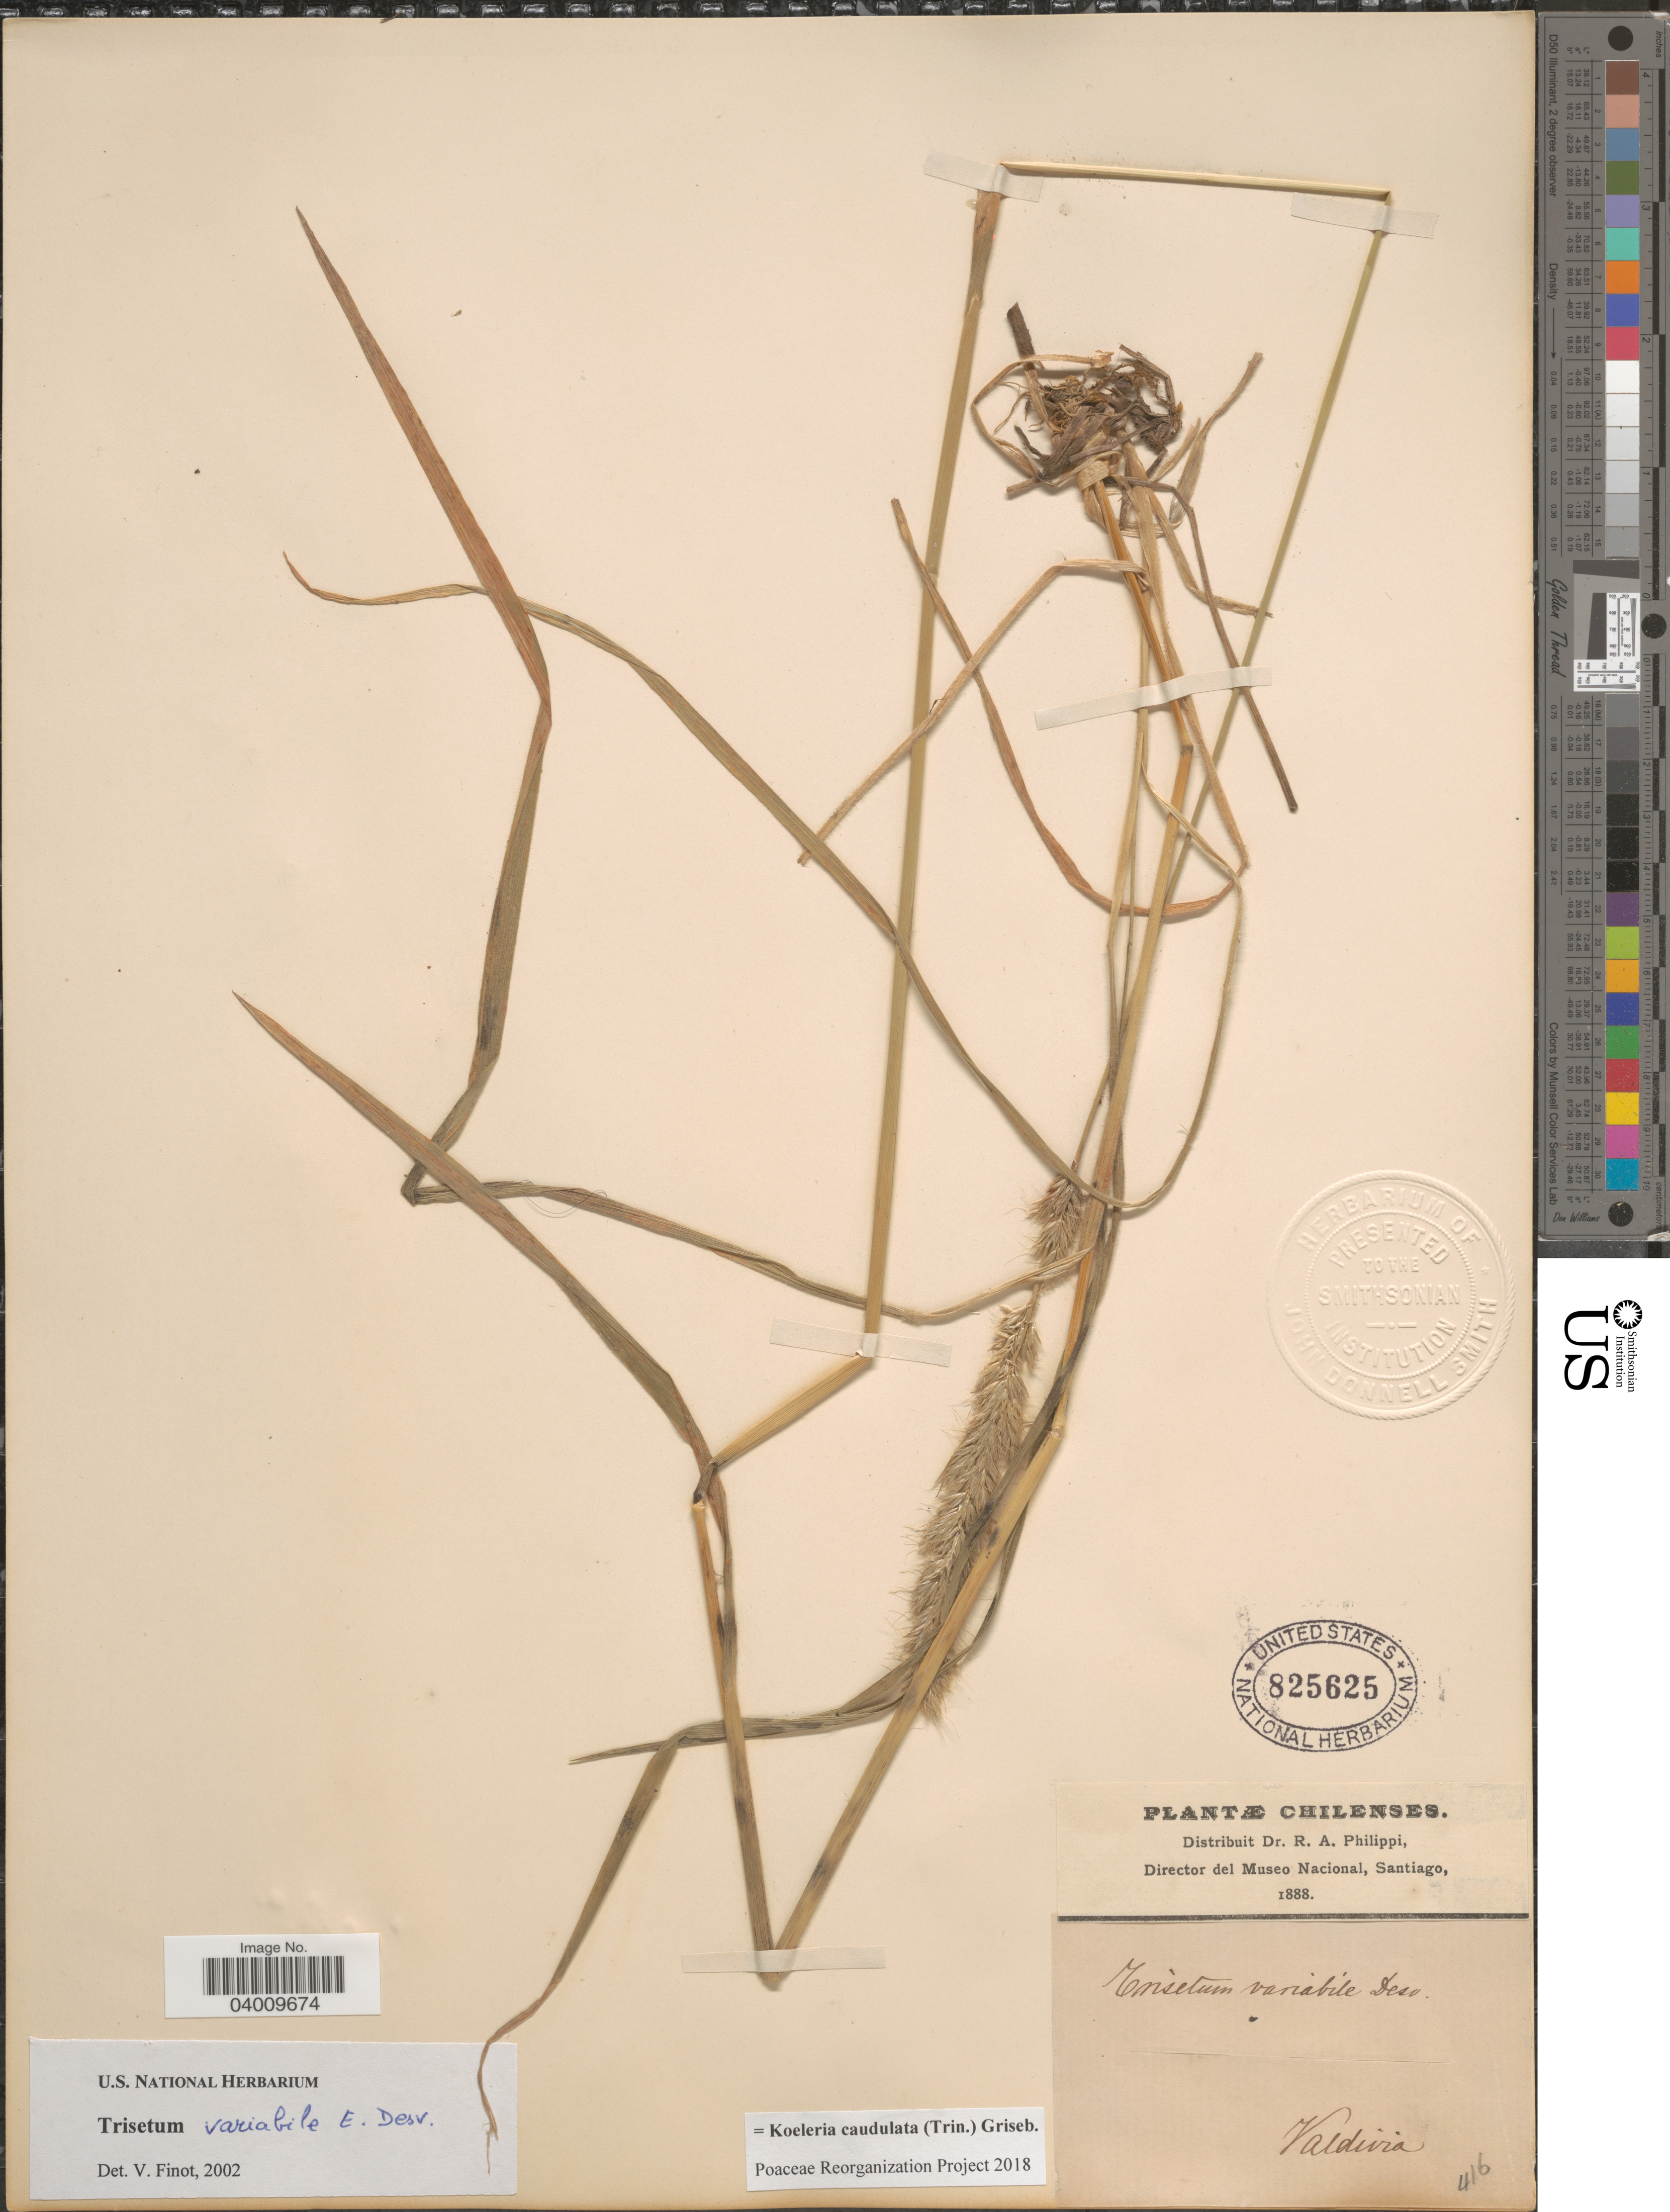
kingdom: Plantae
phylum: Tracheophyta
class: Liliopsida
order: Poales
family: Poaceae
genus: Koeleria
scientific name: Koeleria caudulata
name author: (Trin.) Griseb.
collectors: ex. herb. R.A. Philippi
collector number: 416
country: Chile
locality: Valdivia.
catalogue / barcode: US 825625